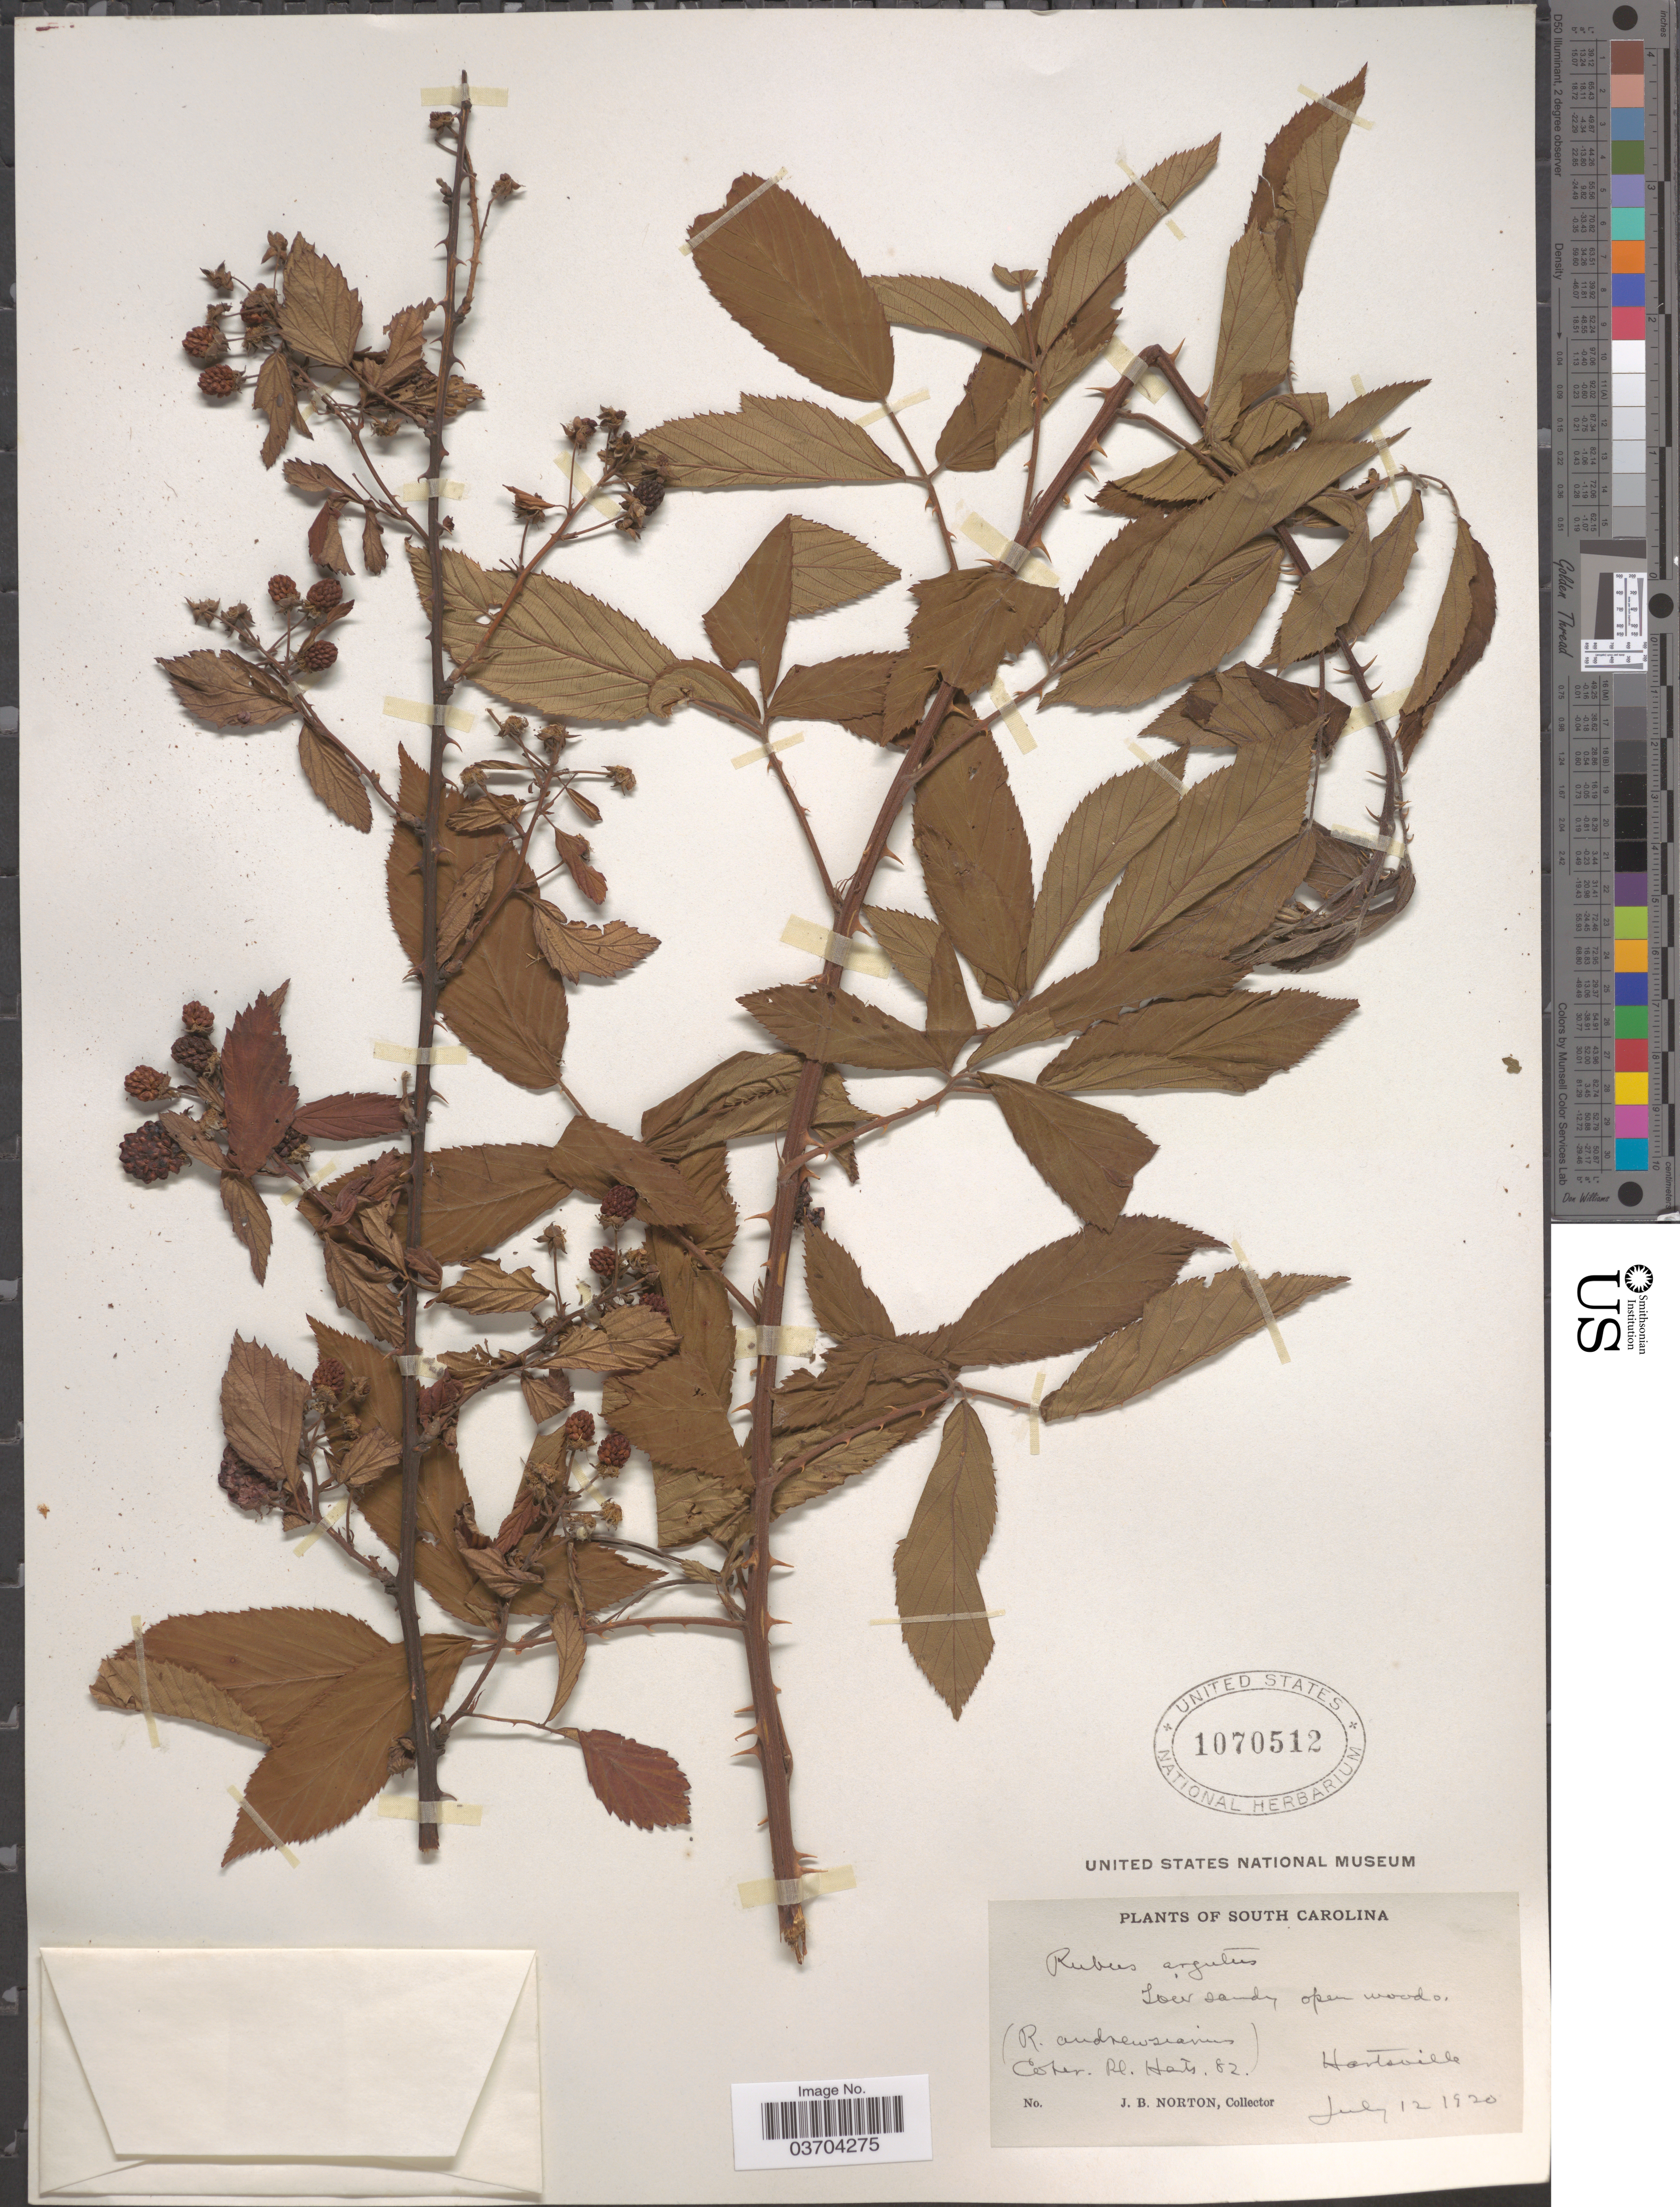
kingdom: Plantae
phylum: Tracheophyta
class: Magnoliopsida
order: Rosales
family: Rosaceae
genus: Rubus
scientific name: Rubus argutus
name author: Link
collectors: J. B. Norton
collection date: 1920-07-12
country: United States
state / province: South Carolina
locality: Hartsville.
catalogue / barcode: US 1070512